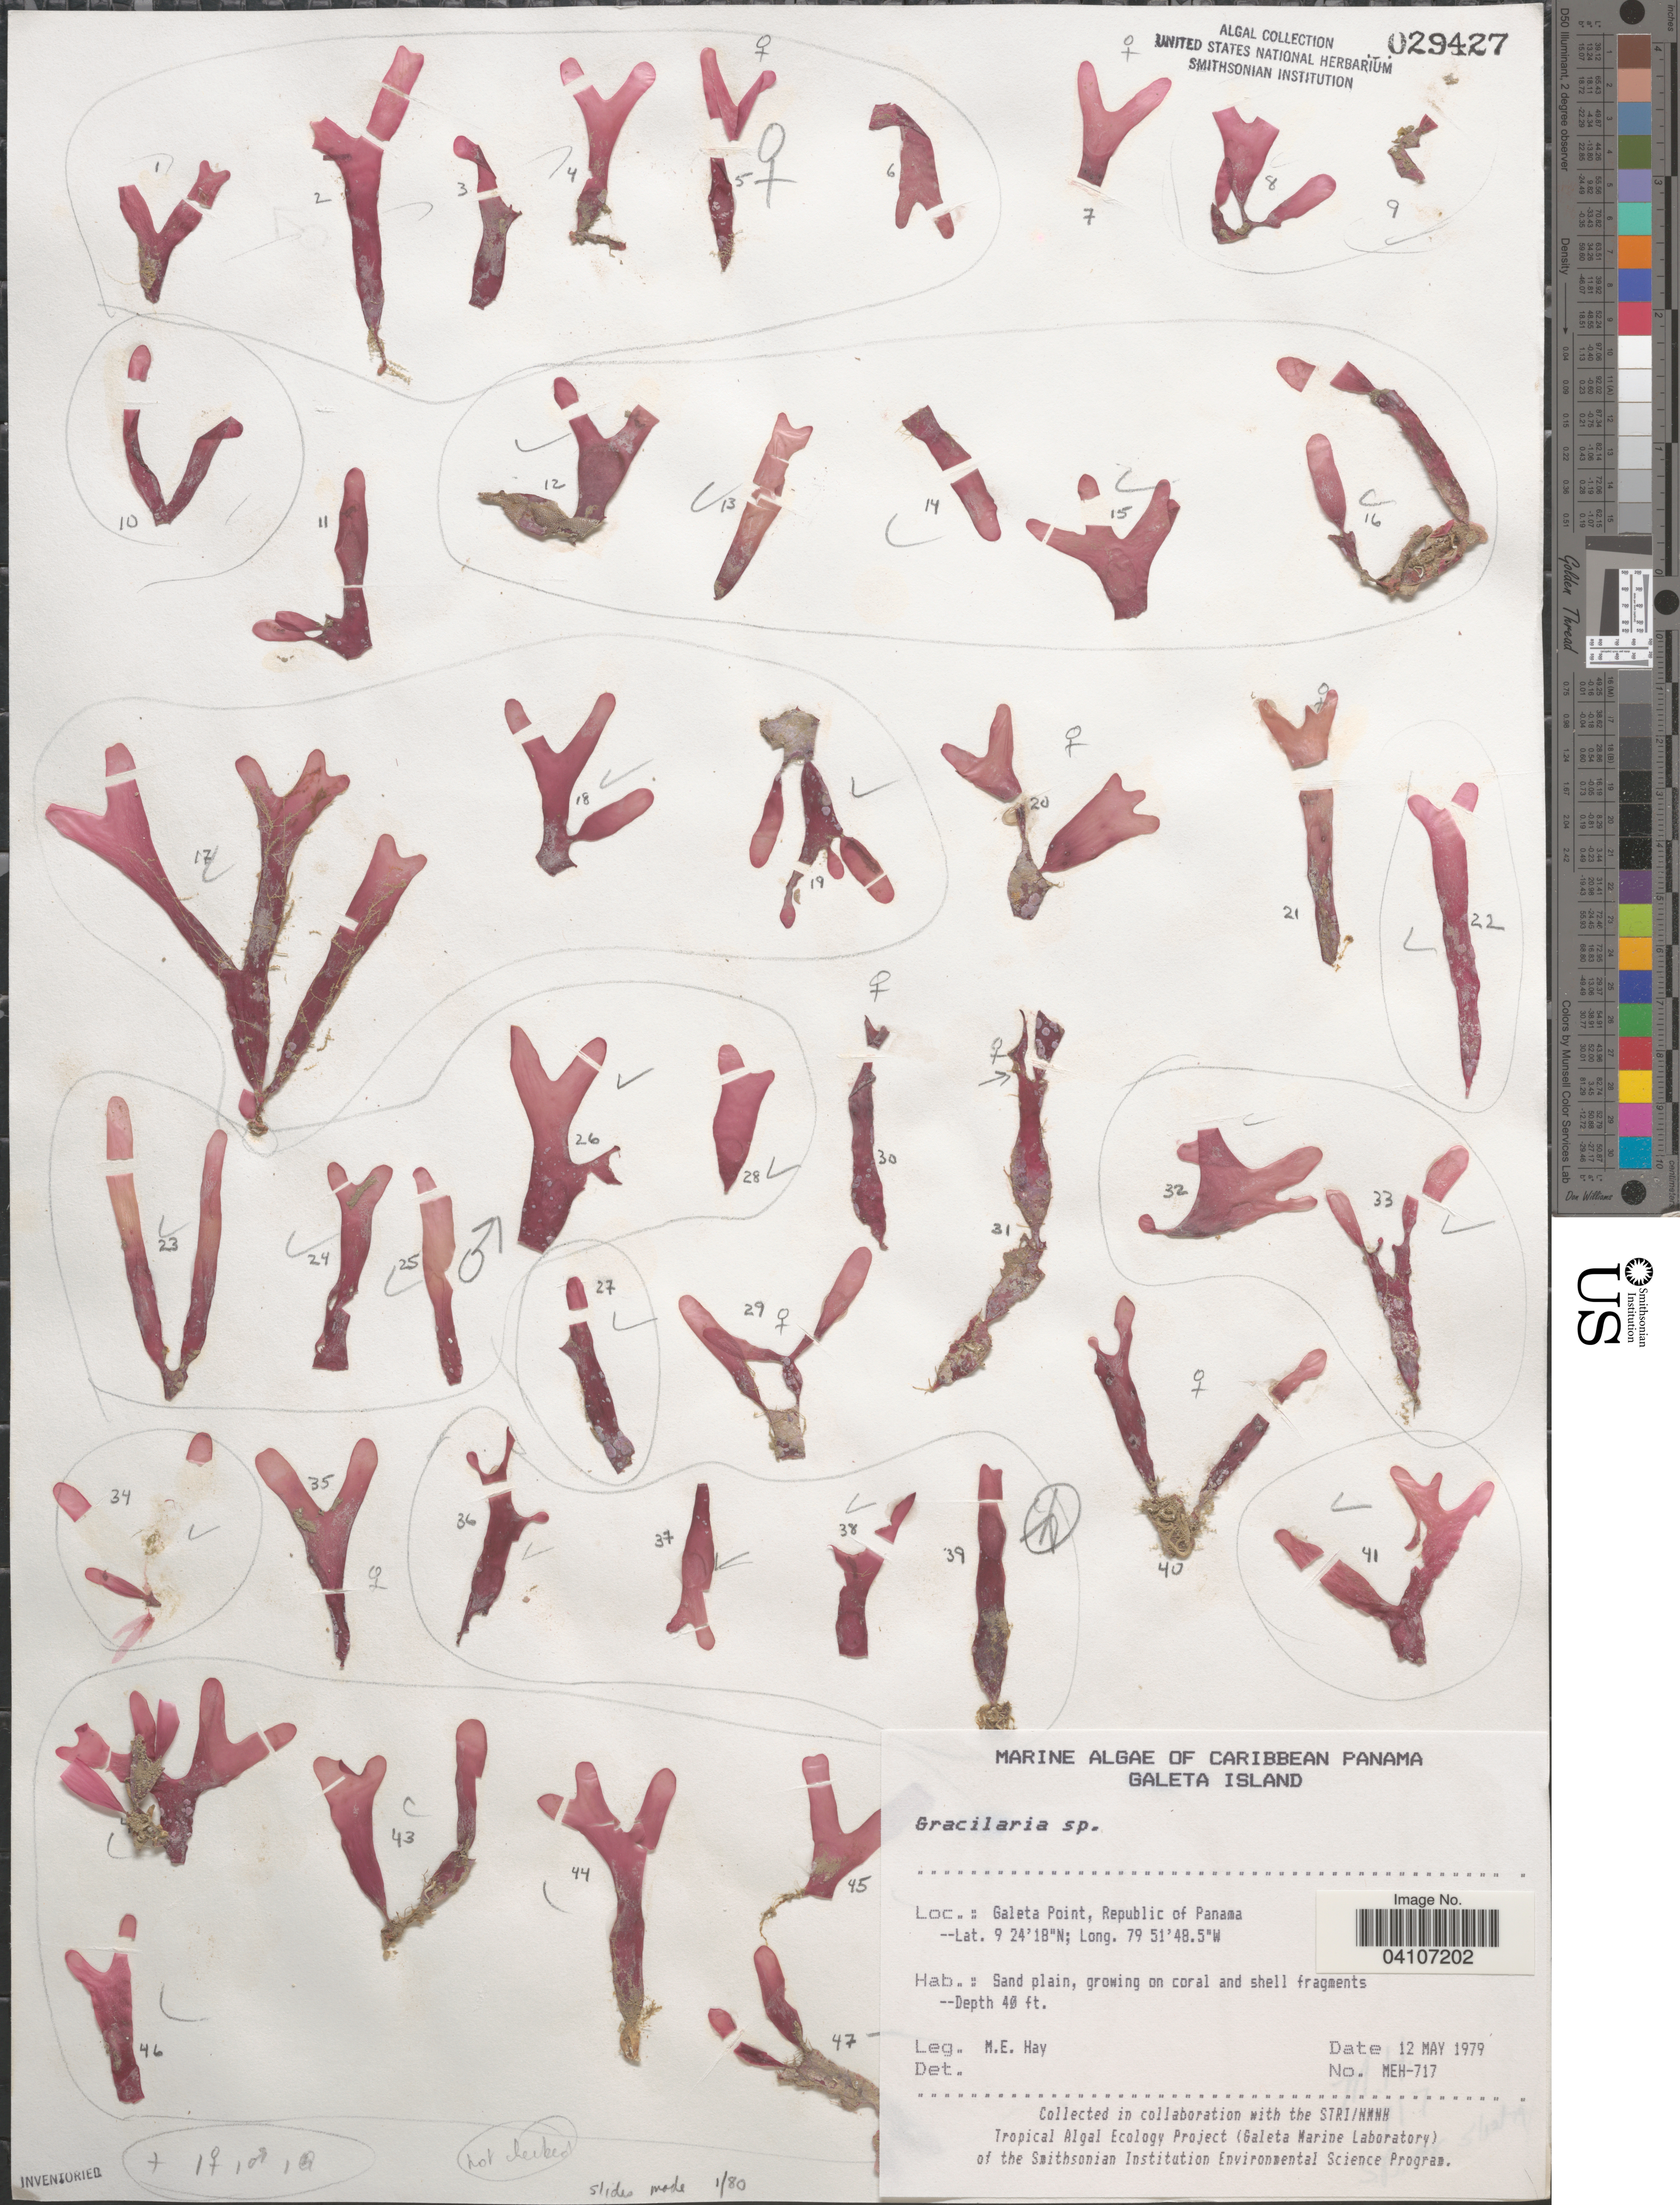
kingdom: Plantae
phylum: Rhodophyta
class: Florideophyceae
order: Gracilariales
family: Gracilariaceae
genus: Gracilaria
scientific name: Gracilaria sp.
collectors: M. E. Hay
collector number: MEH-717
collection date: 1979-05-12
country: Panama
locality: Caribbean Panama. Galeta Island. Galeta Point, Republic of Panama.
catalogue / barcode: US 29427